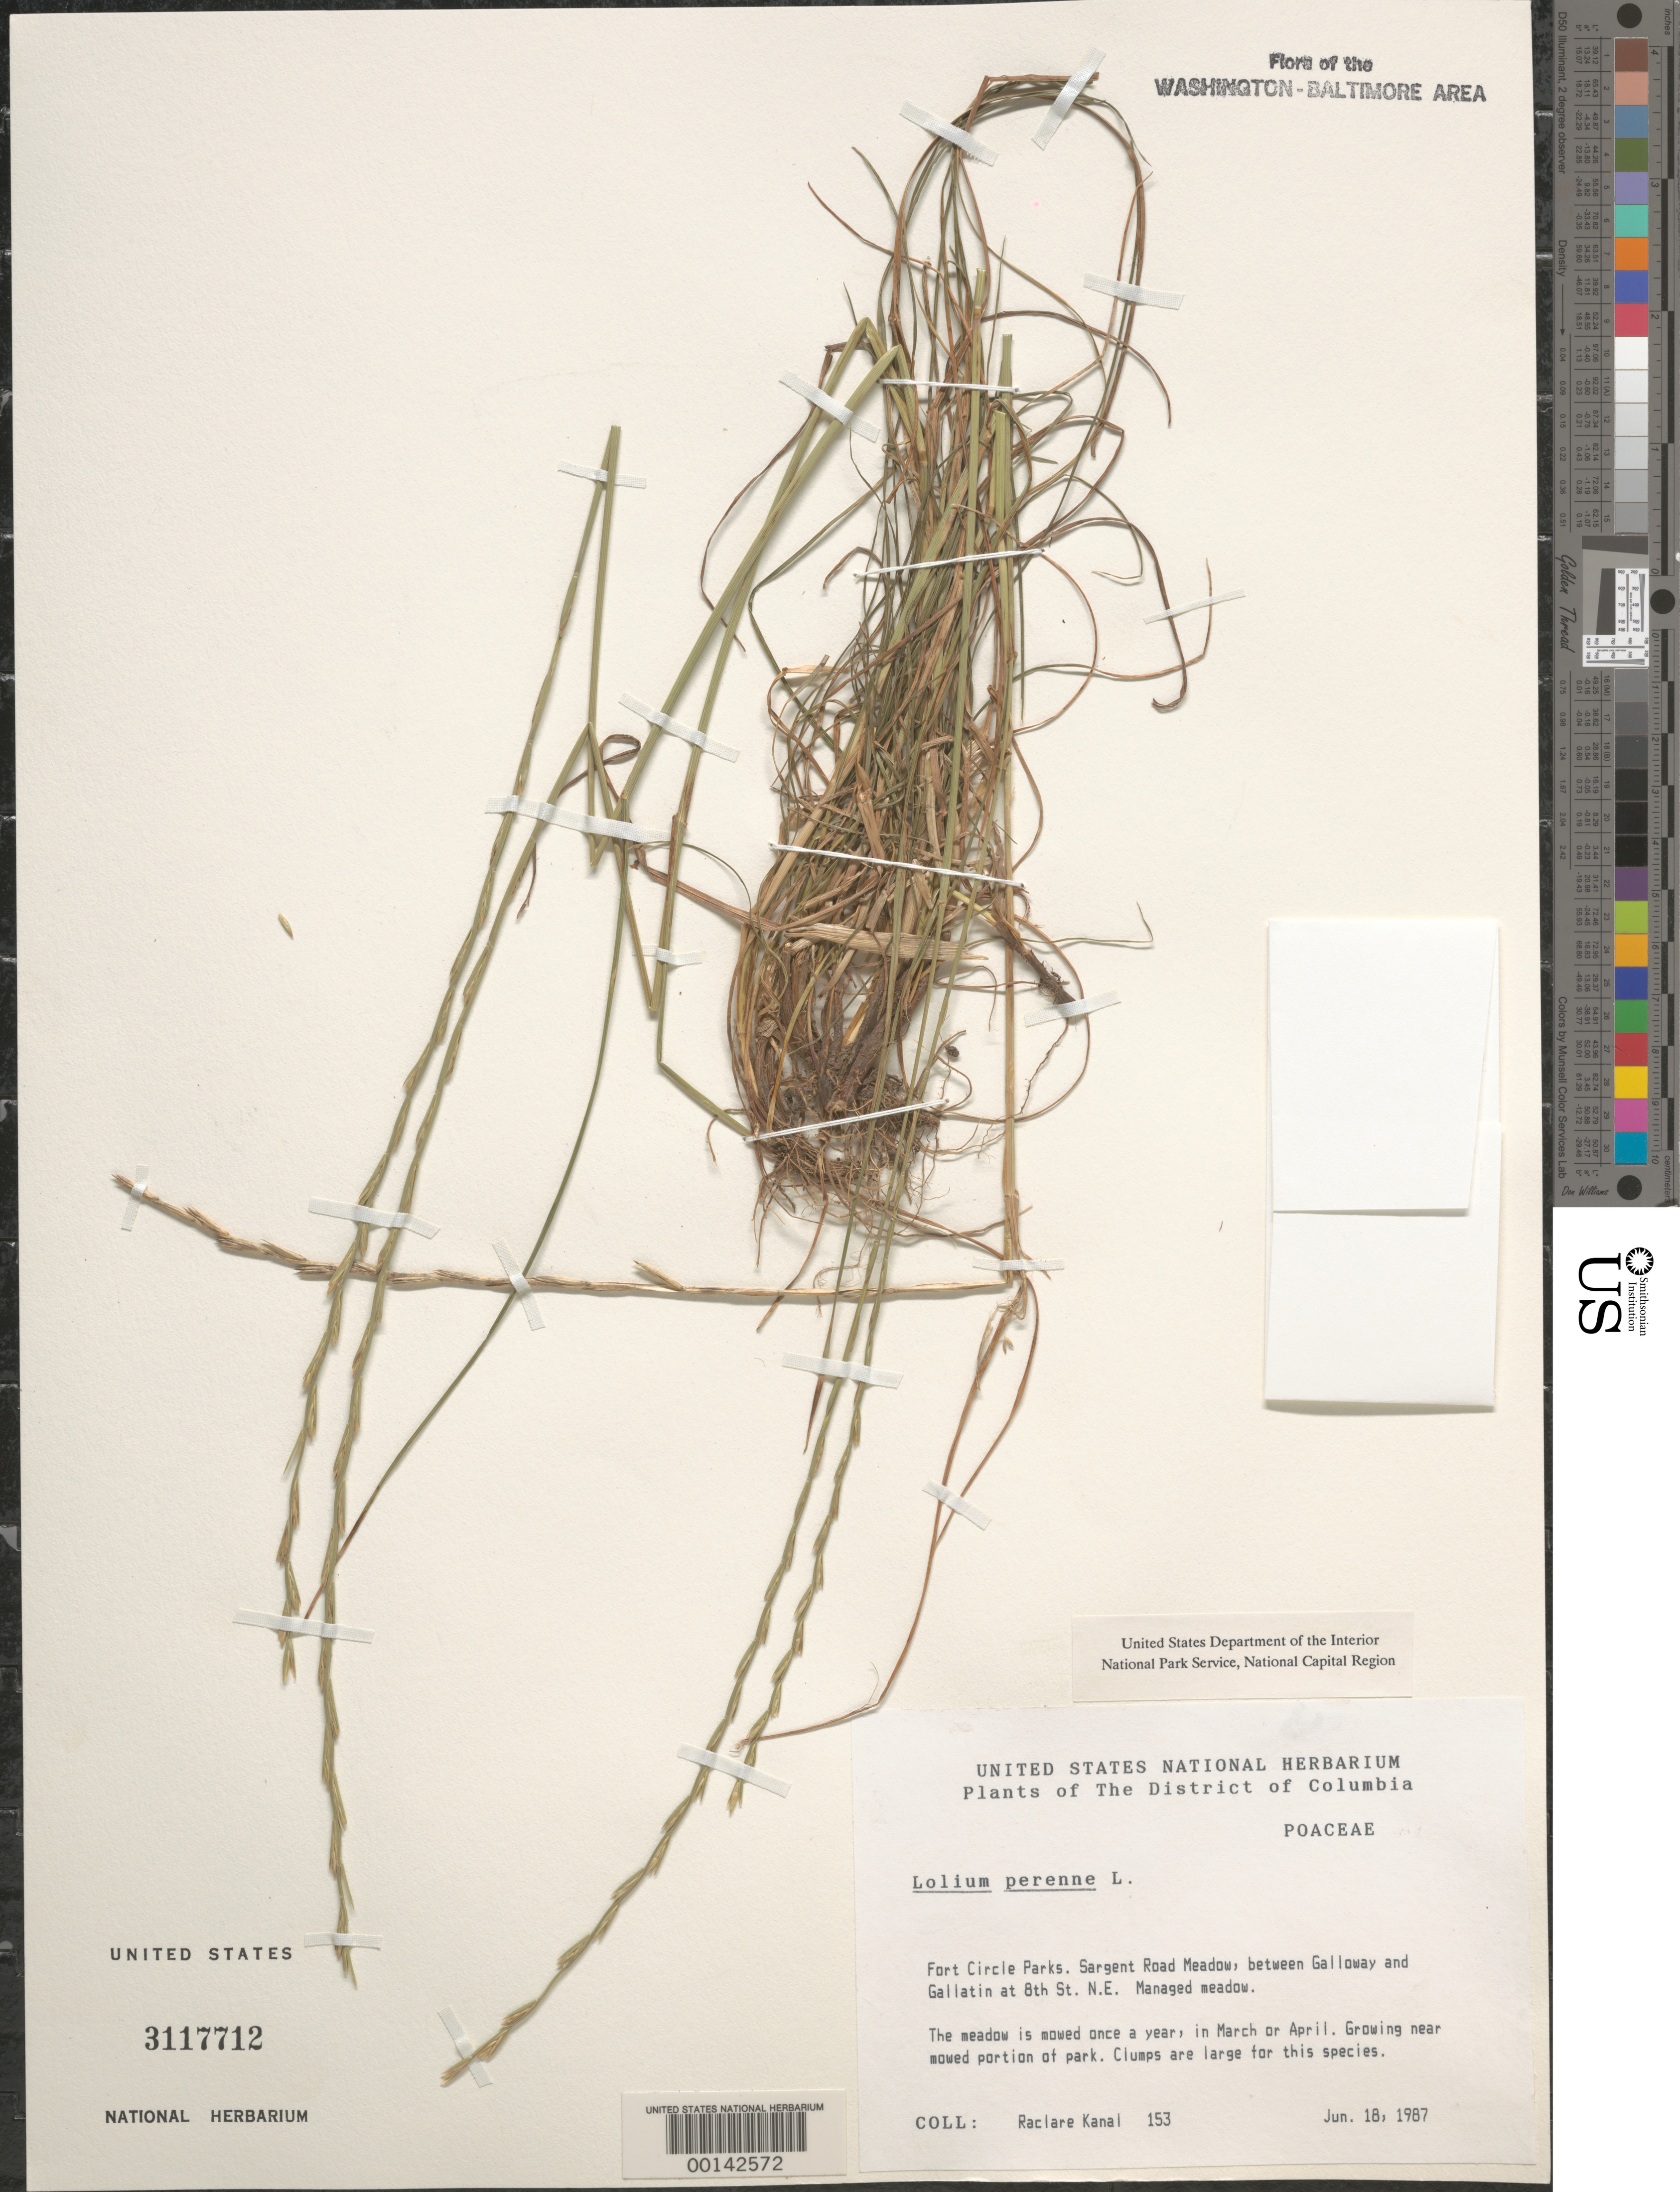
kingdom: Plantae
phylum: Tracheophyta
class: Liliopsida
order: Poales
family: Poaceae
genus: Lolium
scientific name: Lolium perenne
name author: L.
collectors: R. Kanal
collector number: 153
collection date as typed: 18 Jun 1987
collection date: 1987-06-18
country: United States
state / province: District of Columbia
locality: Fort Circle Parks. Sargent Road meadow, between Galloway and Gallatin at 8th St. NE Fort Circle Parks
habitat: Managed meadow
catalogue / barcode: US 3117712